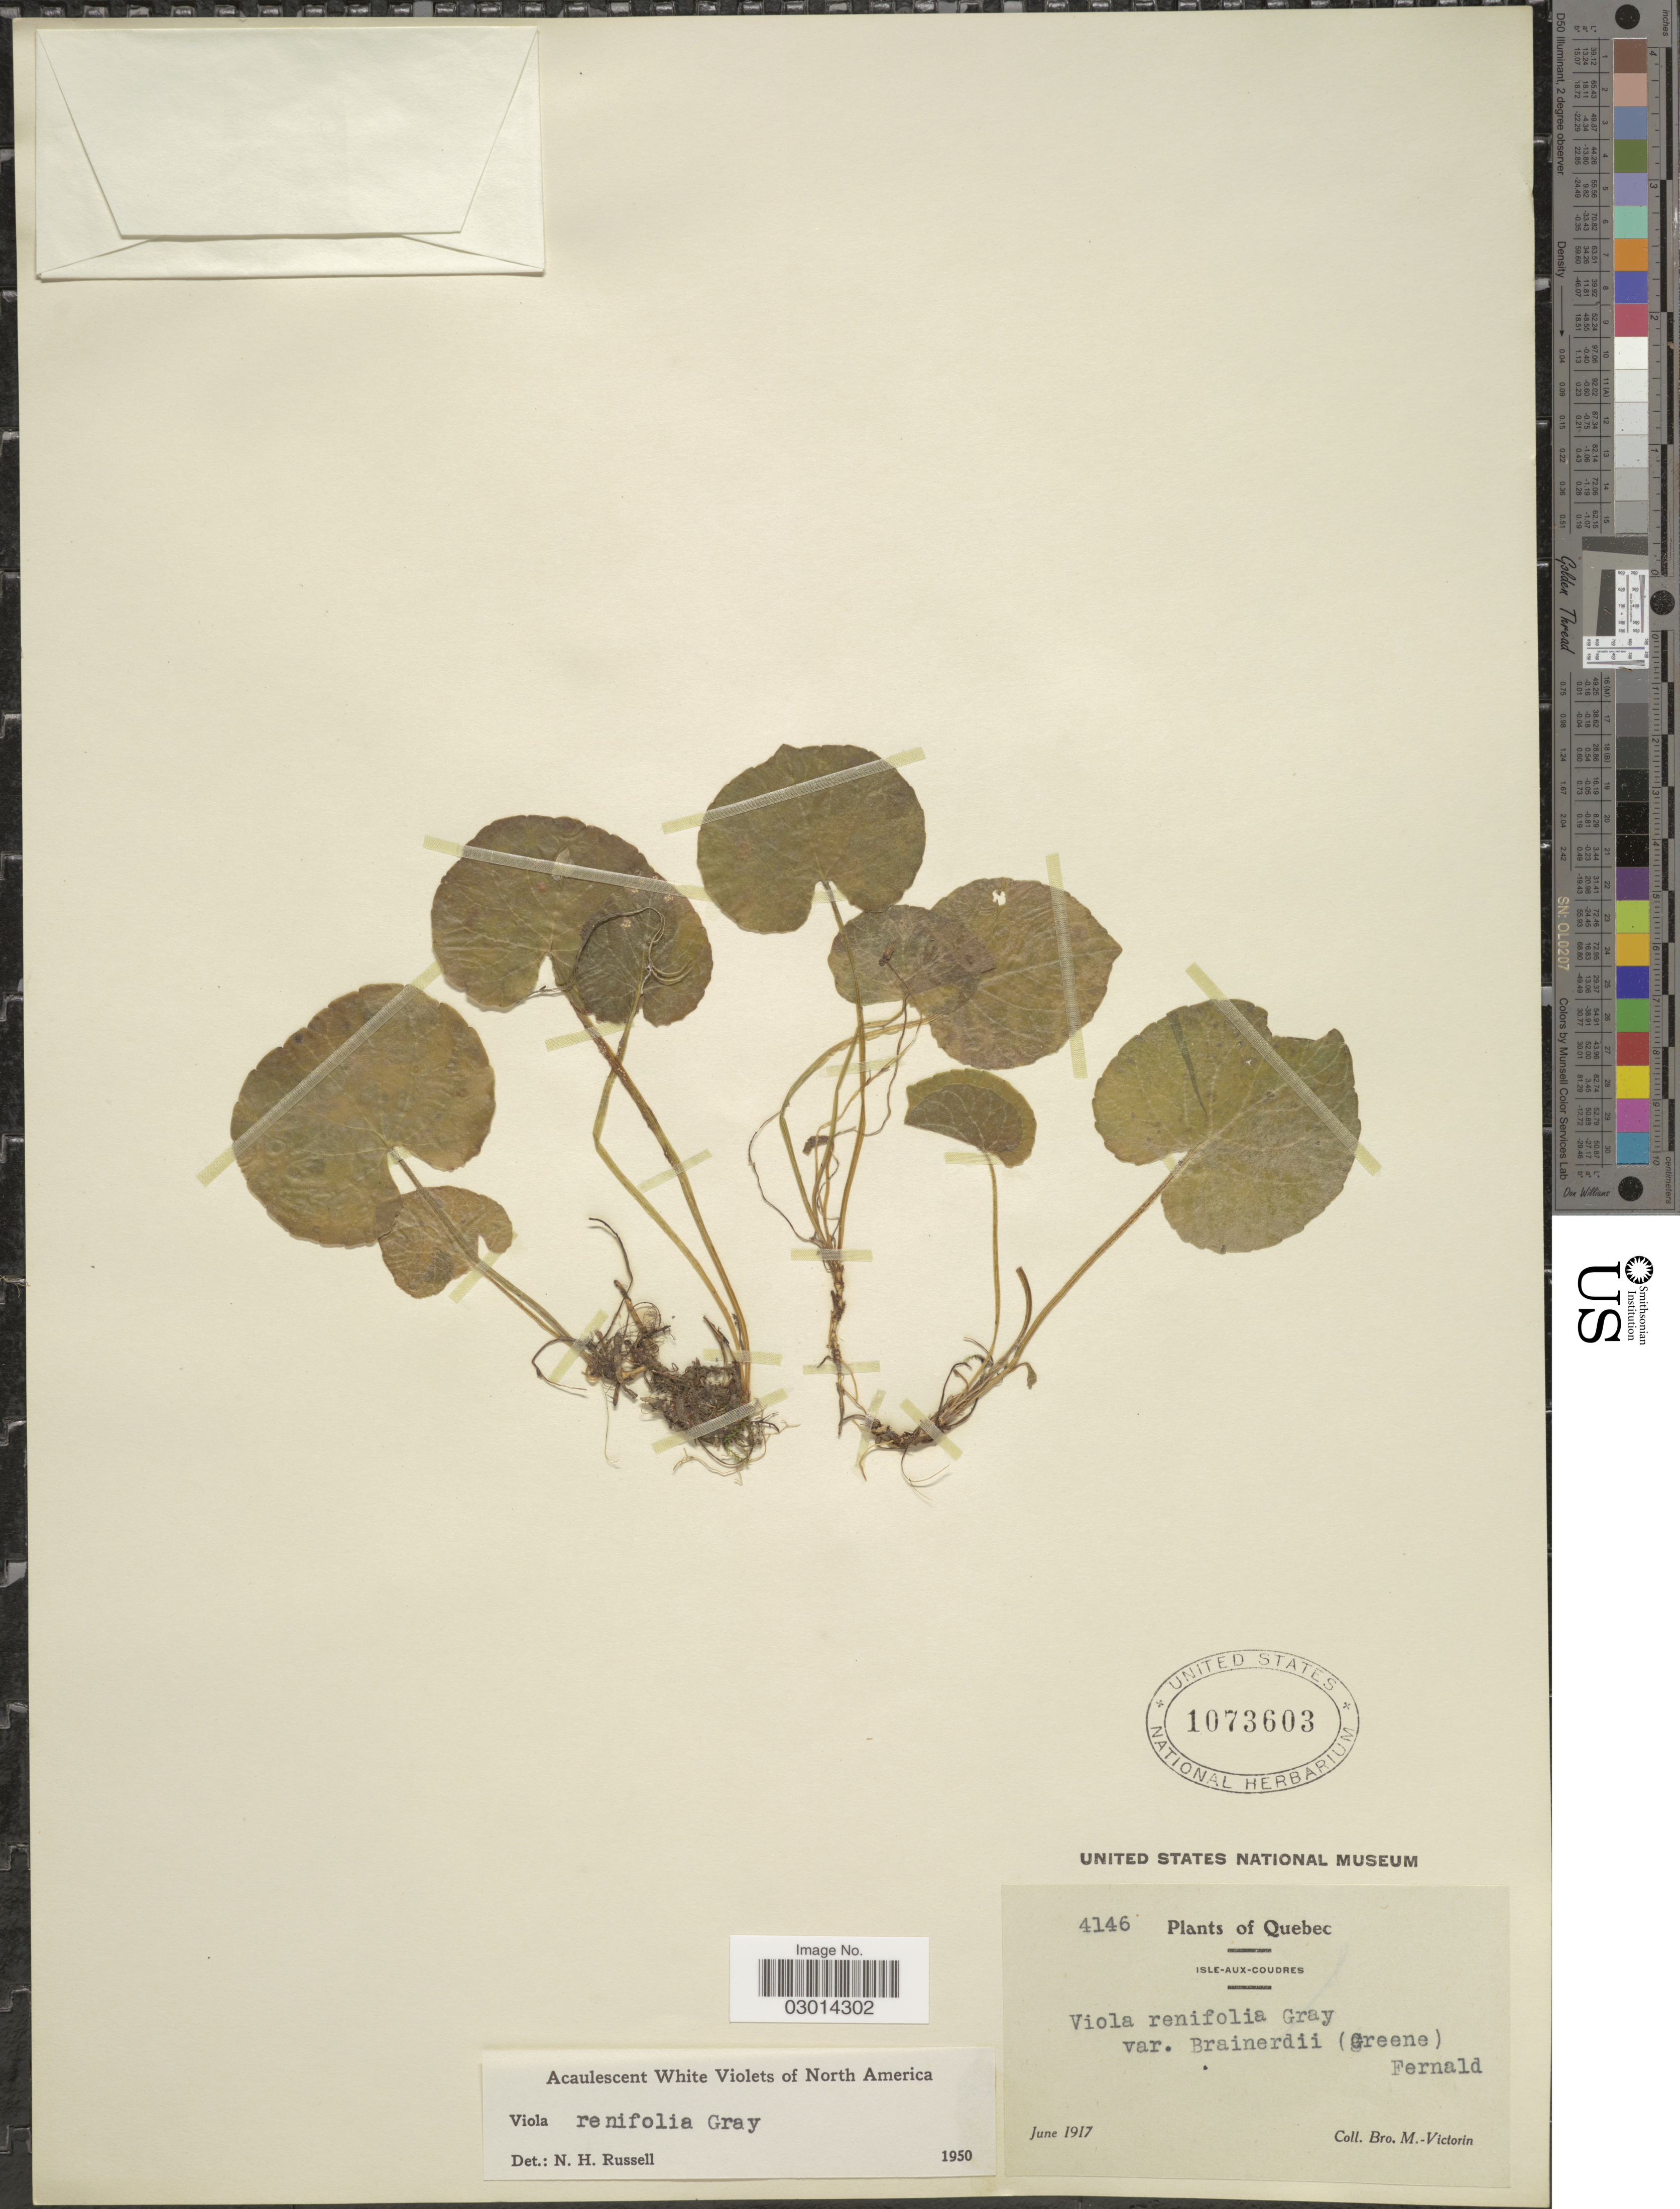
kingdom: Plantae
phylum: Tracheophyta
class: Magnoliopsida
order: Malpighiales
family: Violaceae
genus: Viola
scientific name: Viola renifolia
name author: A. Gray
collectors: Fr. Marie-Victorin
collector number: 4146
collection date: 1917-06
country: Canada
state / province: Quebec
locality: Isle-aux-Coudres.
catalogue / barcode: US 1073603